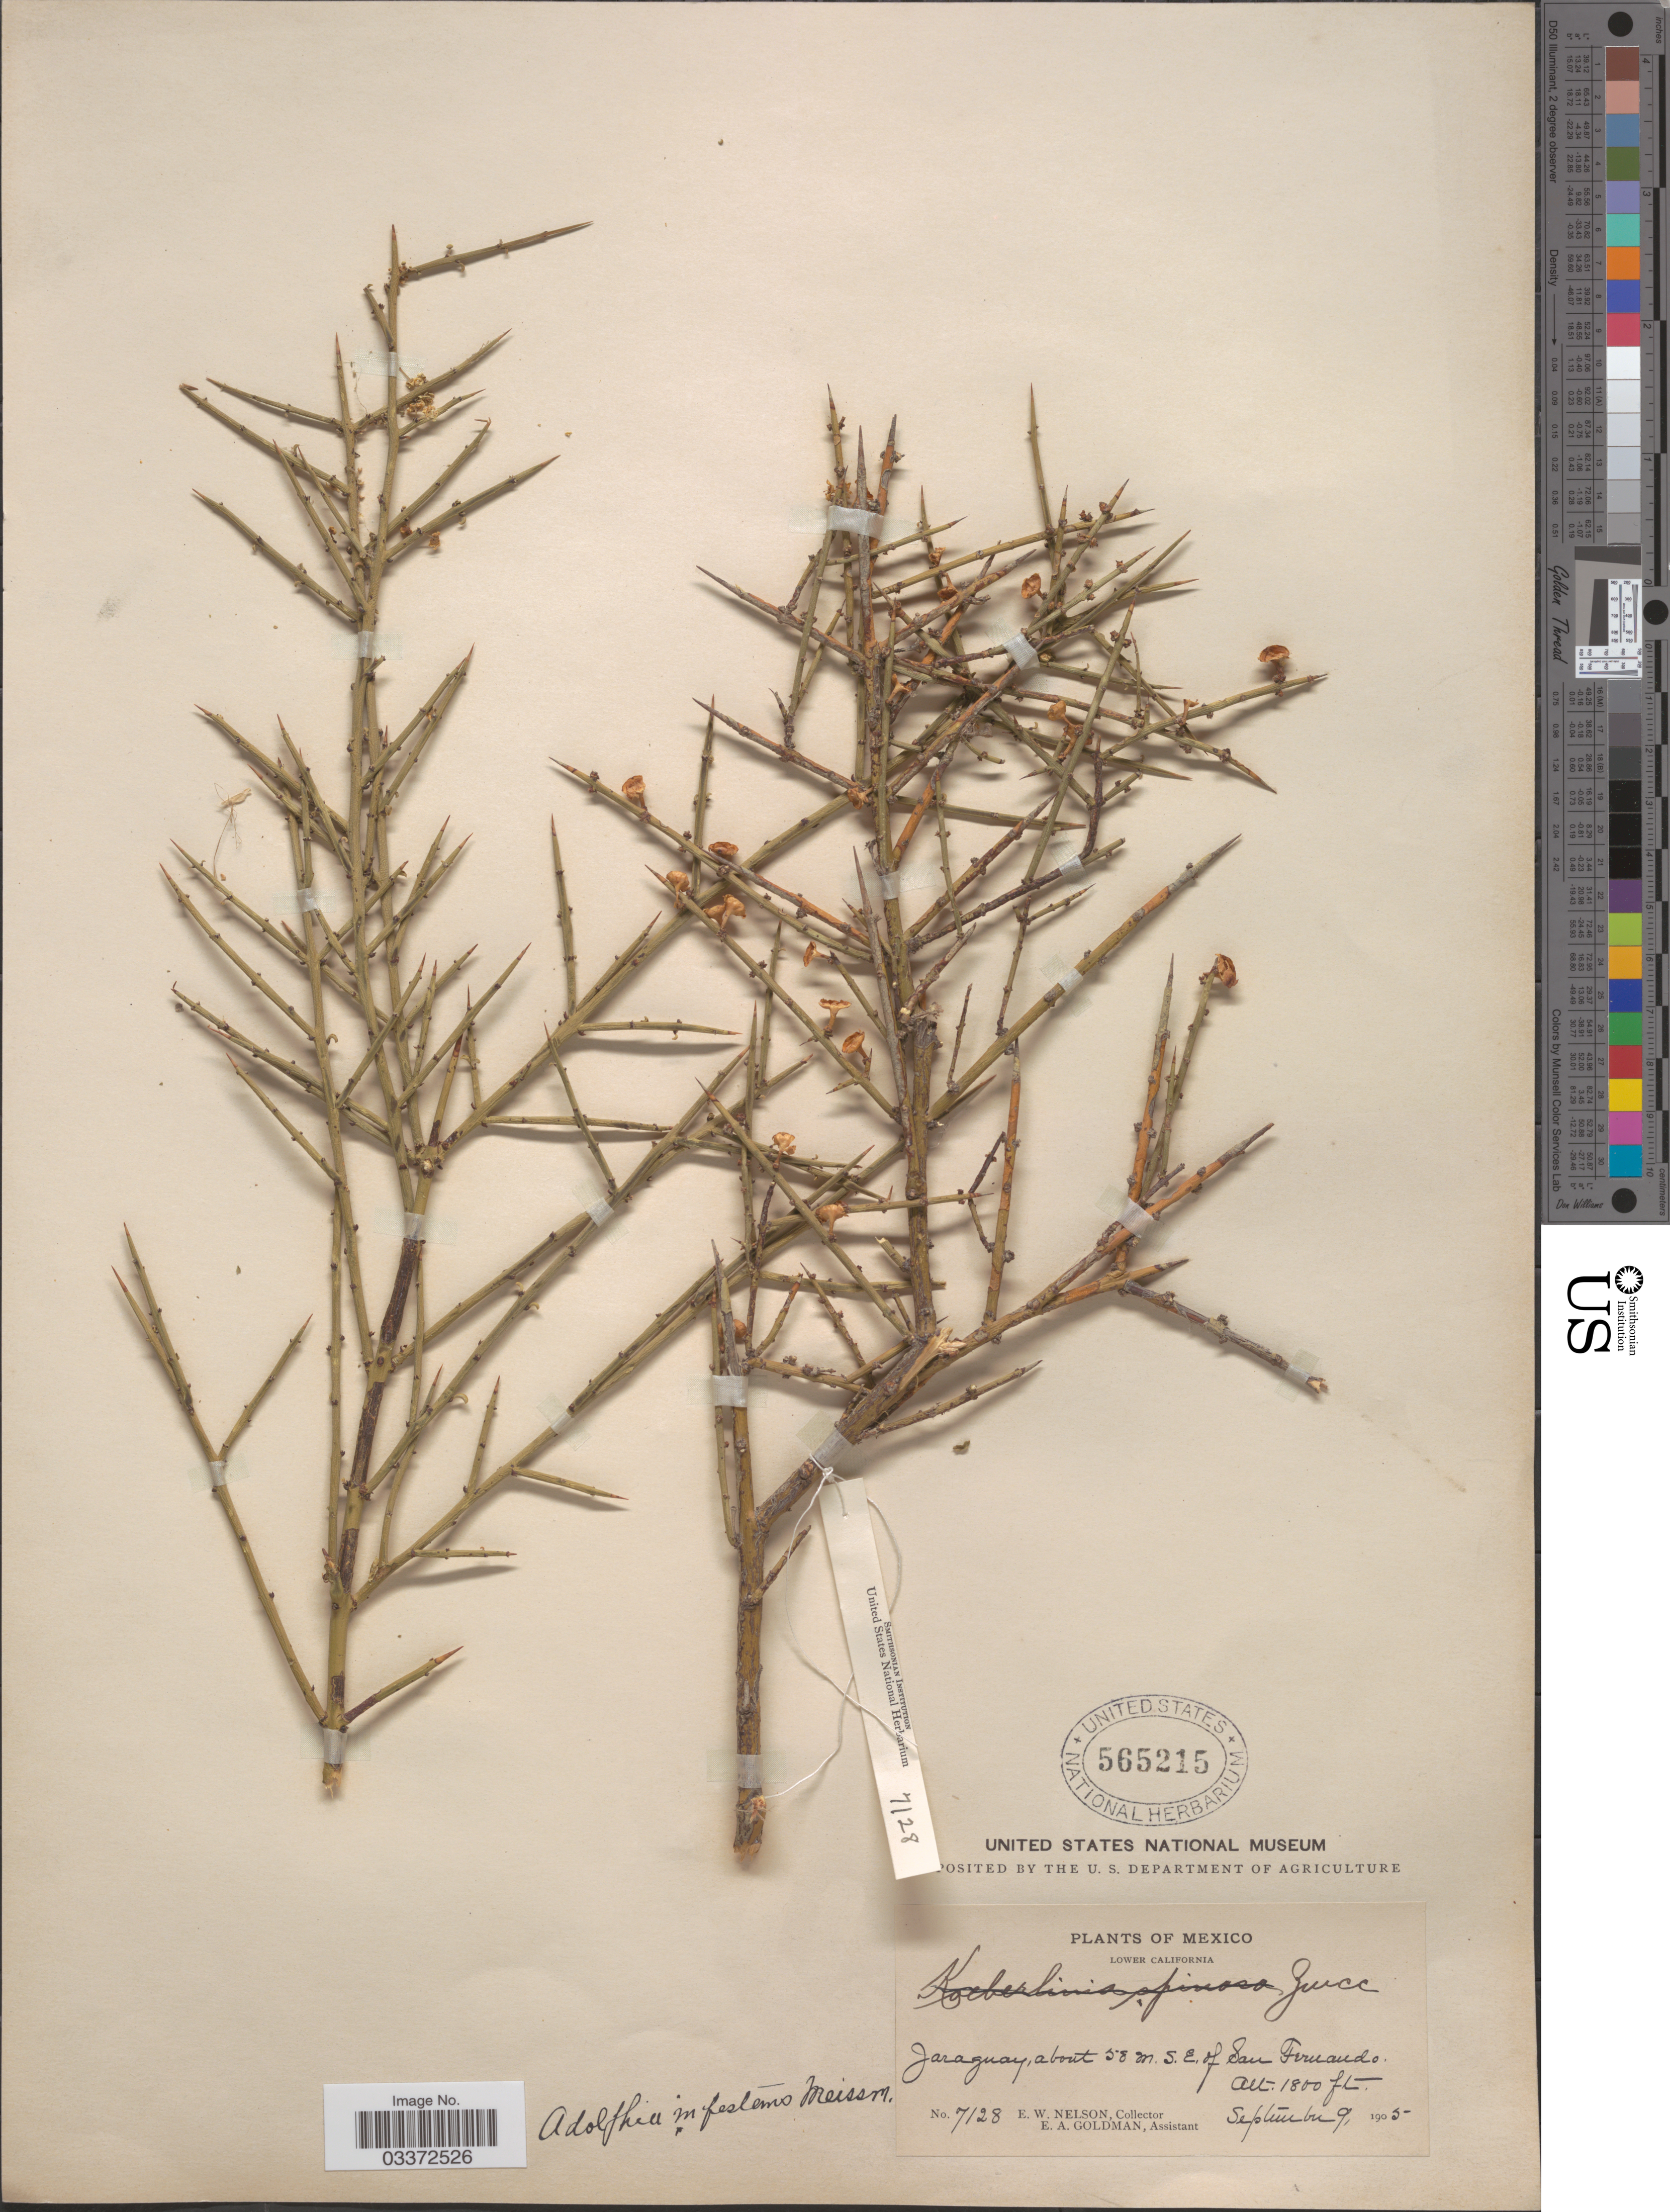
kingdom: Plantae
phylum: Tracheophyta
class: Magnoliopsida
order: Rosales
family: Rhamnaceae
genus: Adolphia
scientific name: Adolphia californica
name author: S. Watson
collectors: E. W. Nelson & E. A. Goldman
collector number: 7128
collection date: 1905-09-09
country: Mexico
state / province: Baja California Norte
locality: Lower California. Jaraguay, about 58 m. S.E. of San Fernando.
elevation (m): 549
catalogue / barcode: US 565215